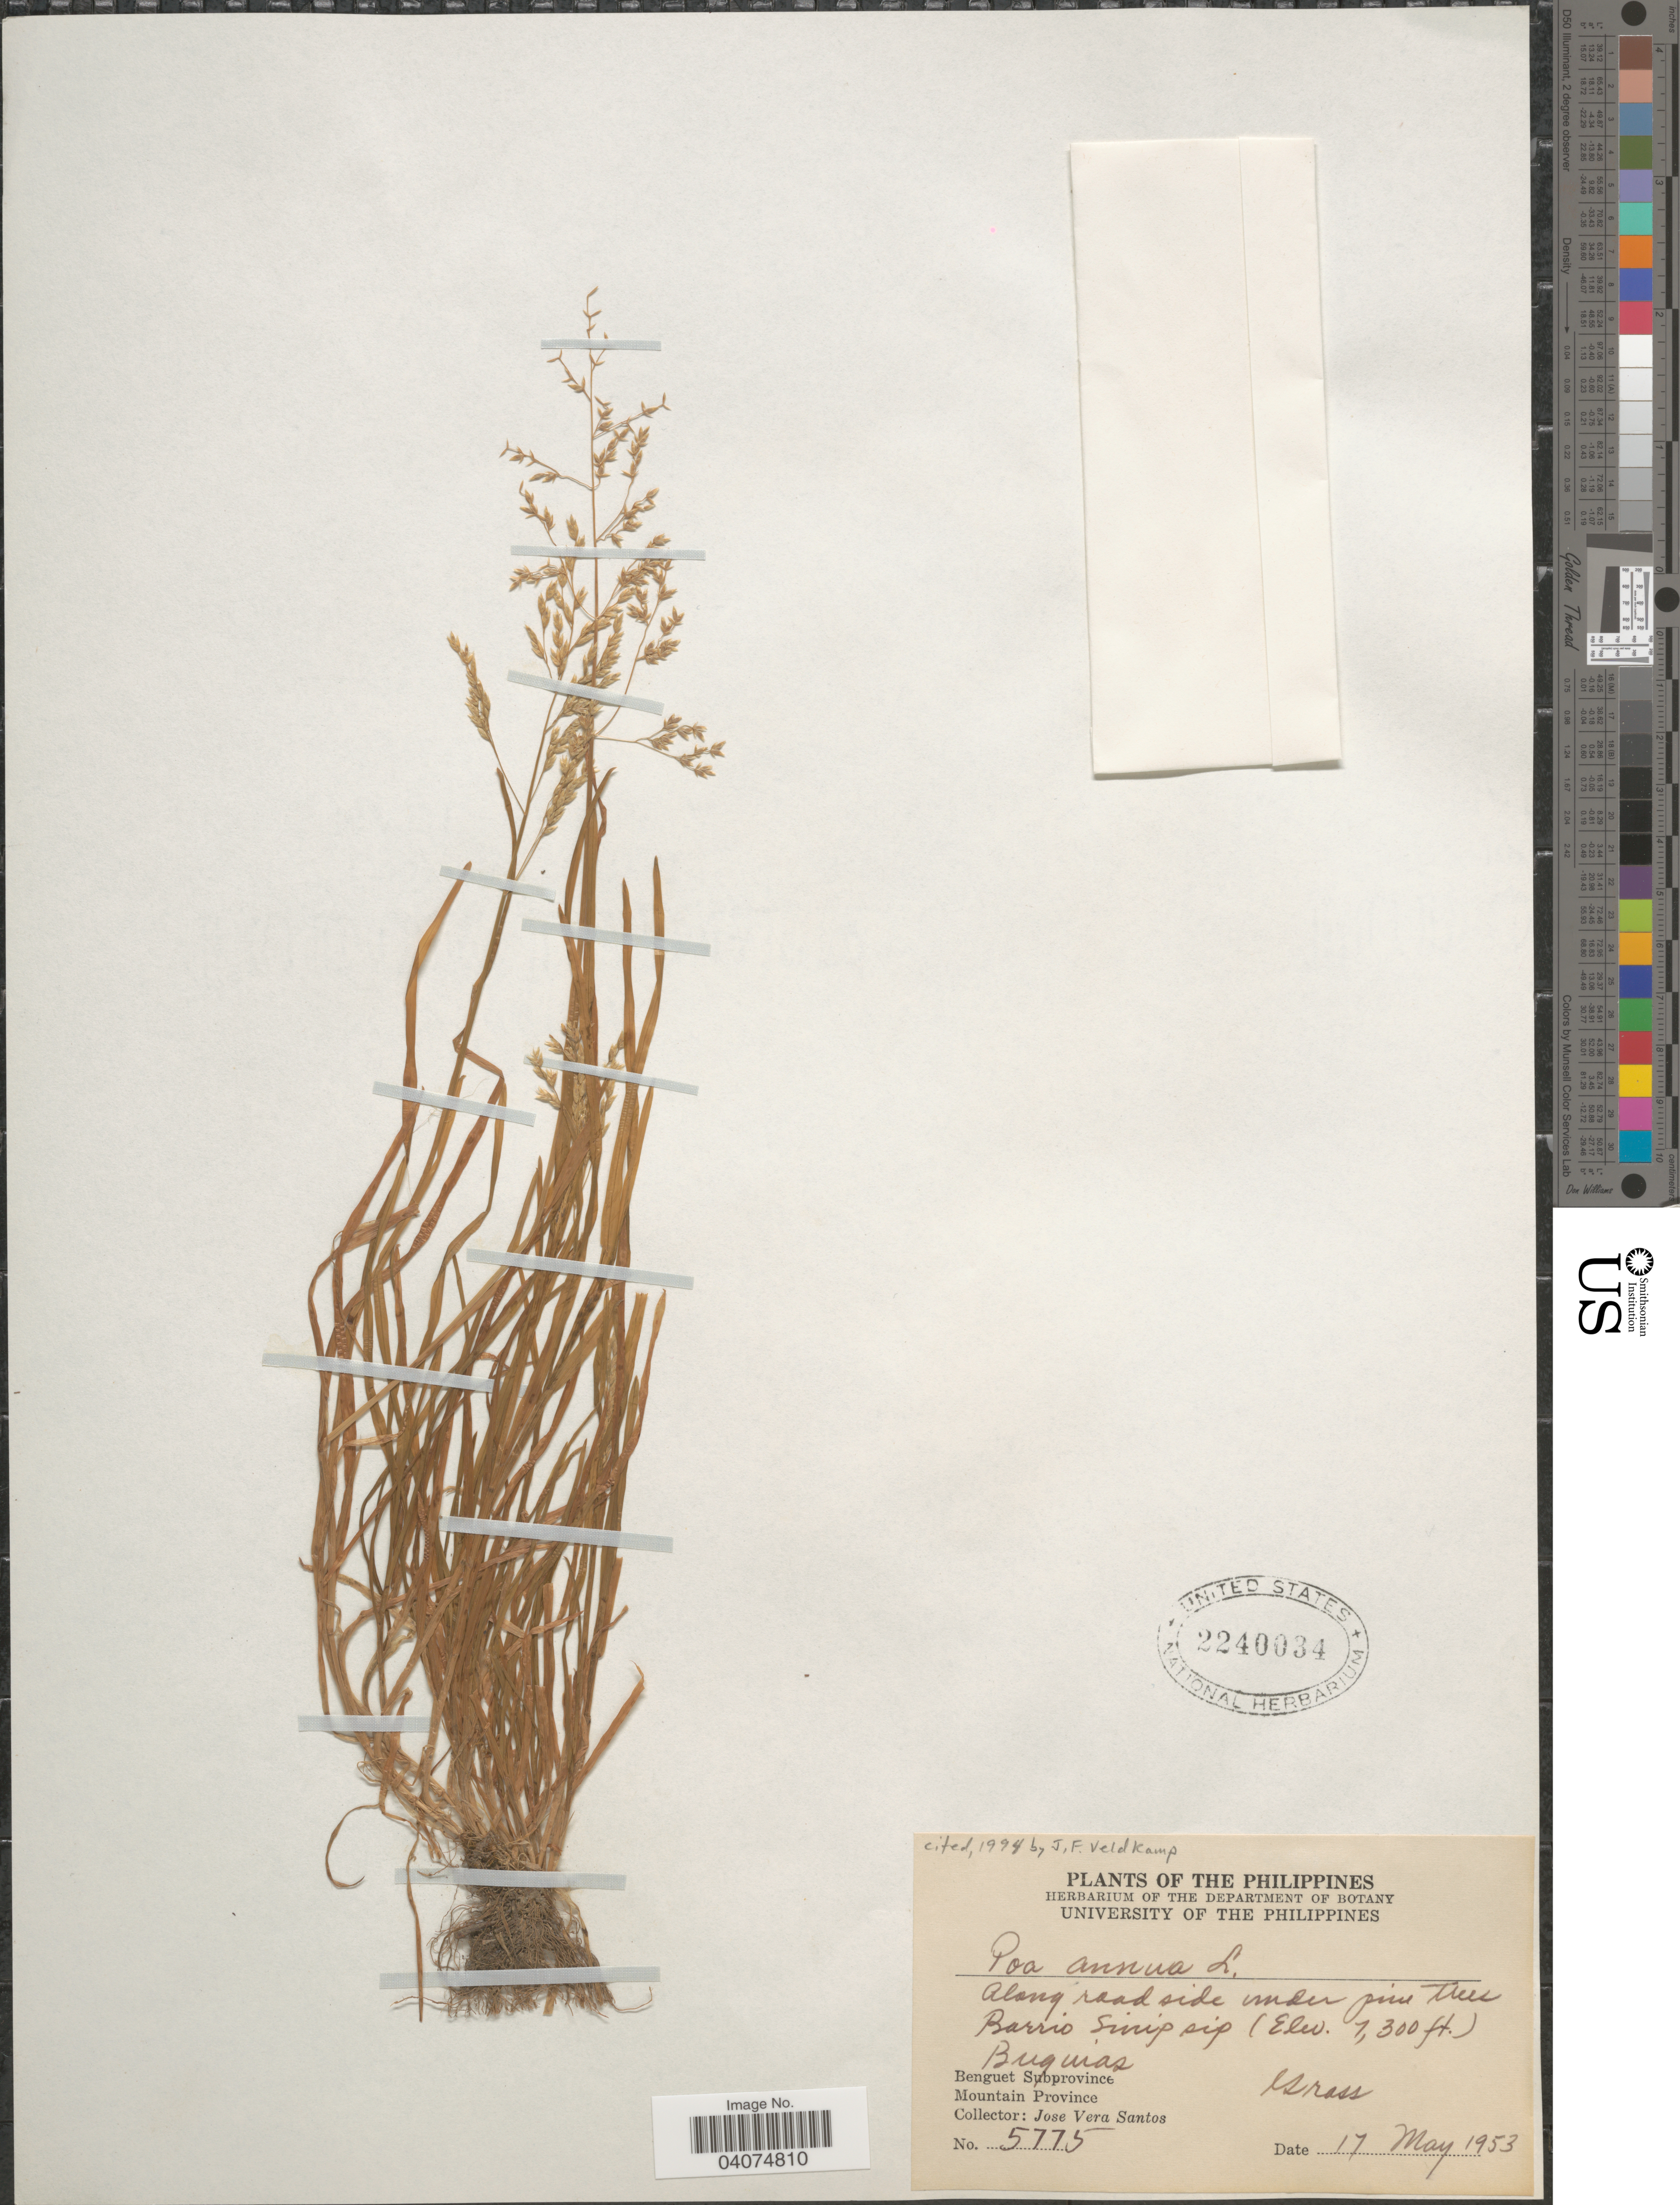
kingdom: Plantae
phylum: Tracheophyta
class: Liliopsida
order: Poales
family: Poaceae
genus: Poa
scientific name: Poa annua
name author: L.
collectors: J. Vera Santos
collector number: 5775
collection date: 1953-05-17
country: Philippines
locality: Along roadside under pine trees. Barrio Sinipsip. Buquias. Benguet Subprovince. Mountain Province.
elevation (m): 2225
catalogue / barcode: US 2240034